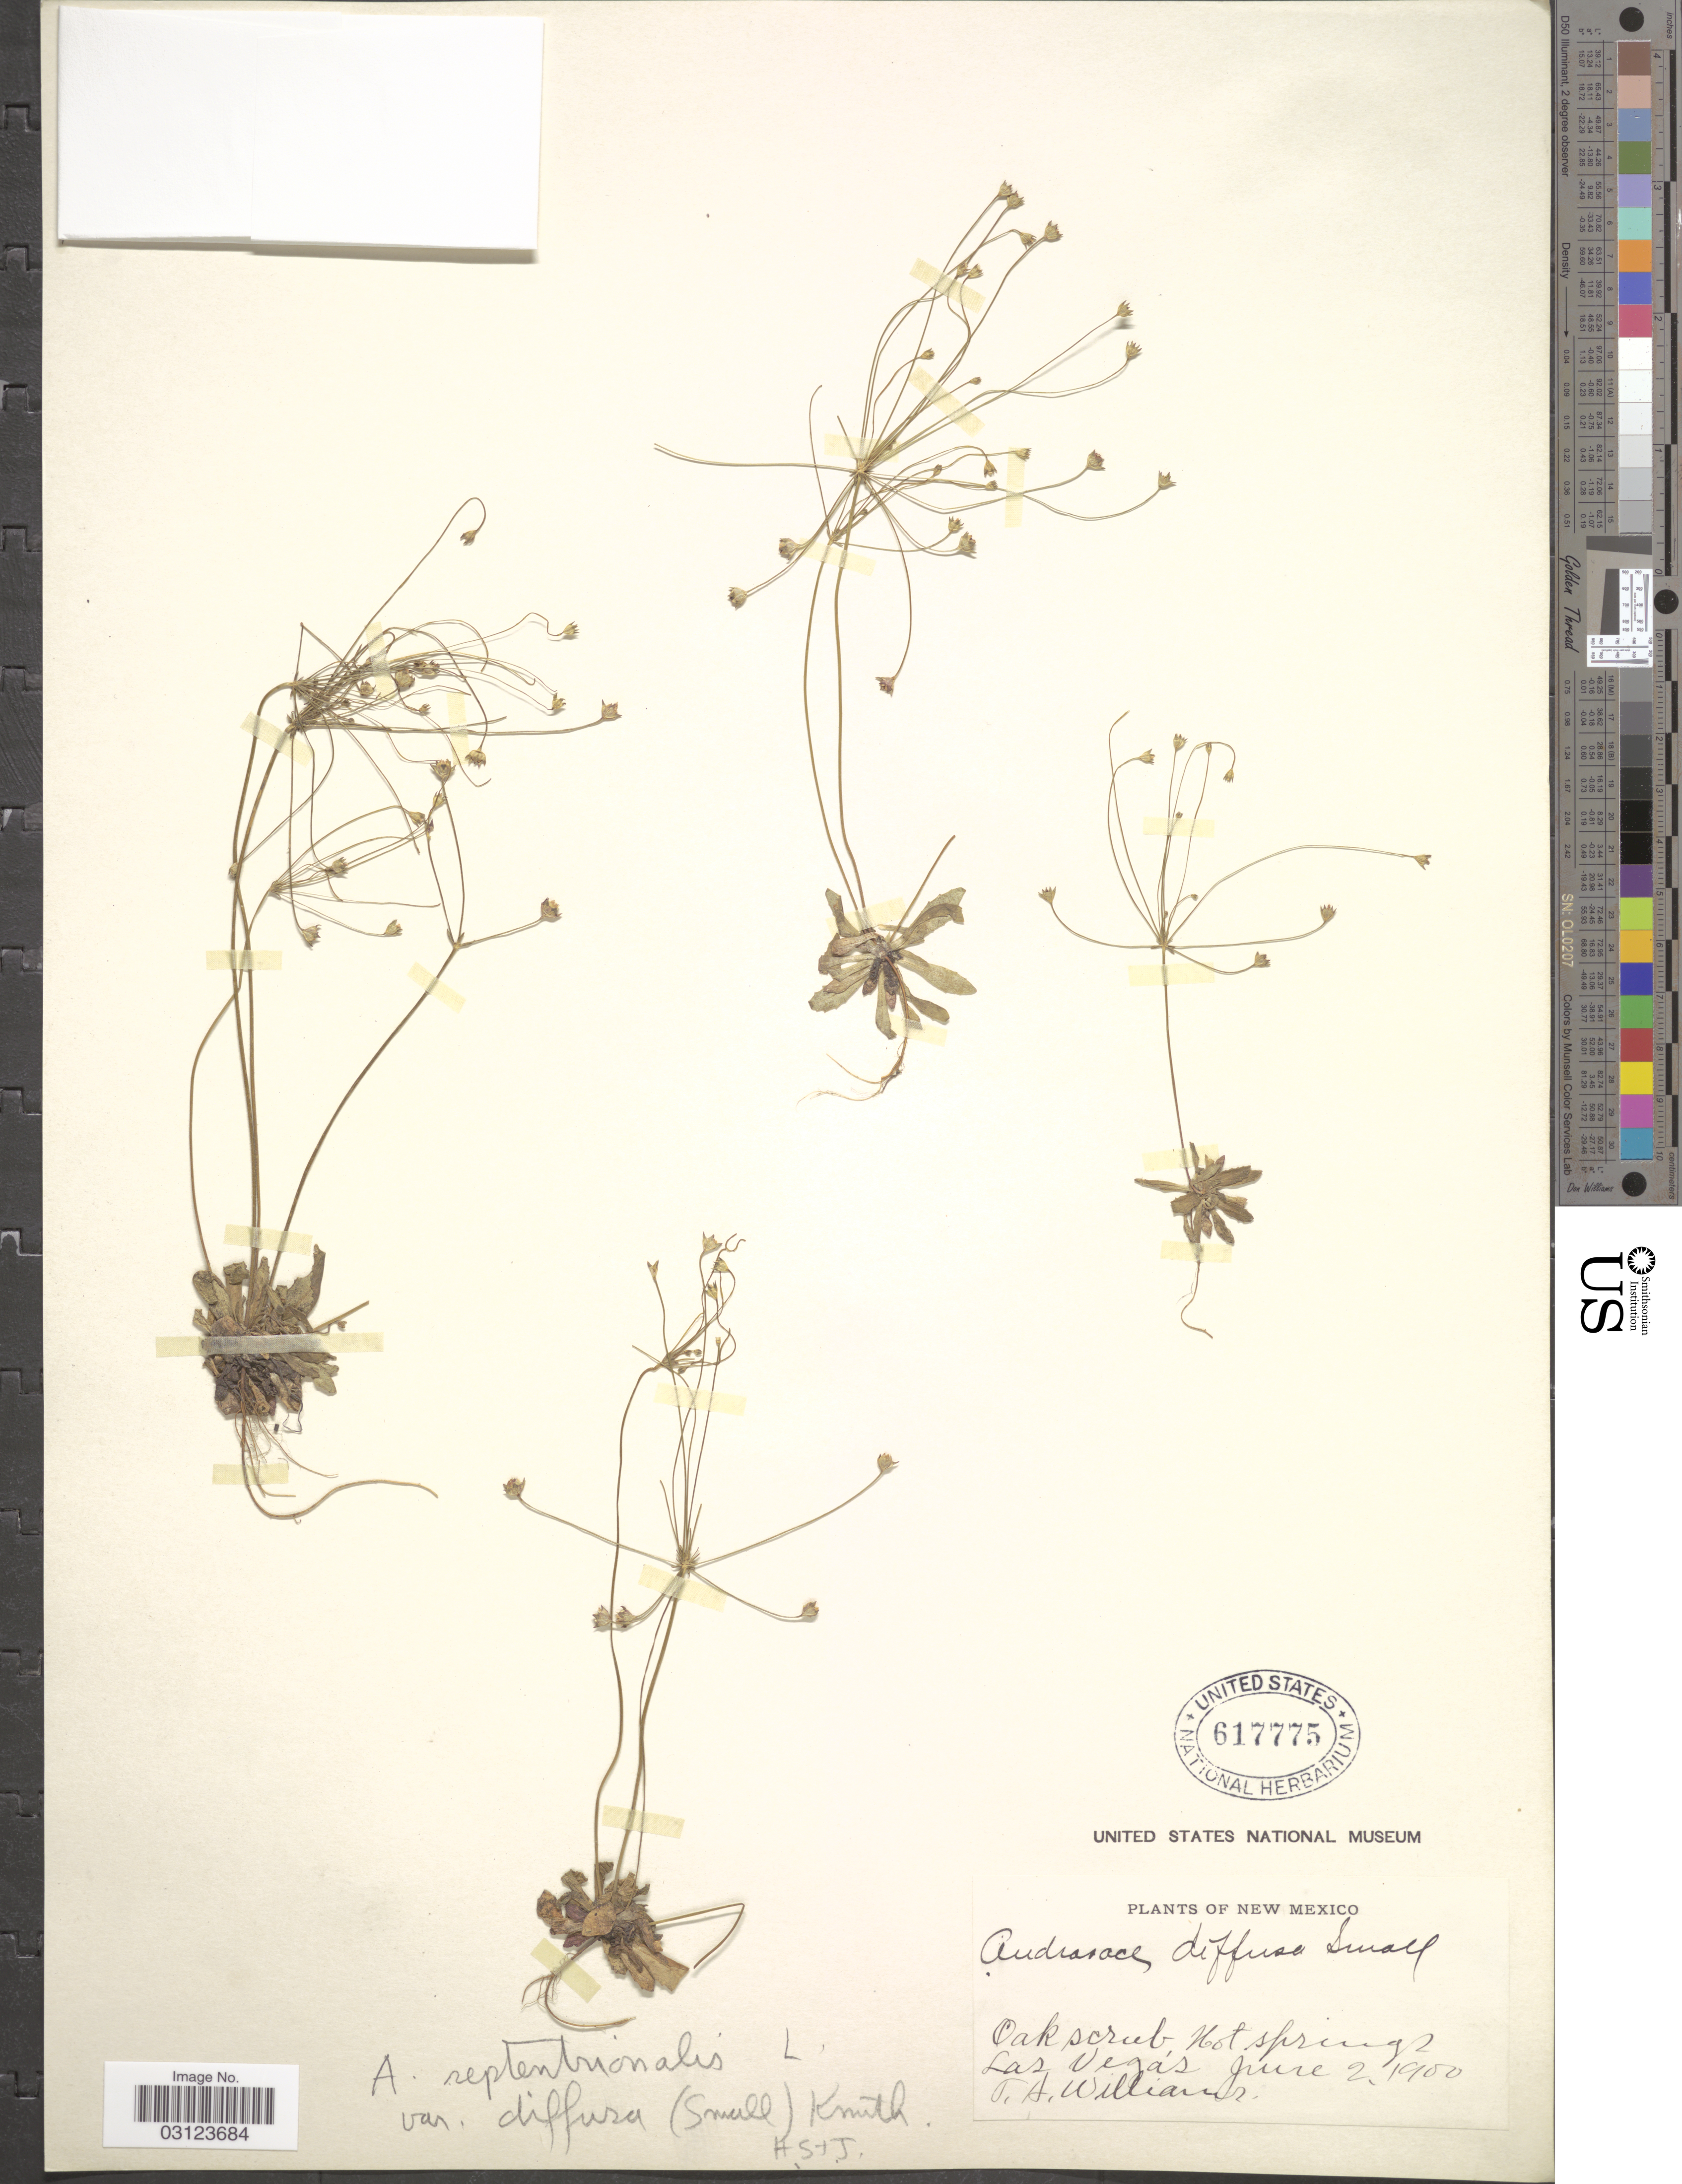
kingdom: Plantae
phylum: Tracheophyta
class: Magnoliopsida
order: Ericales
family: Primulaceae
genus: Androsace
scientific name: Androsace septentrionalis subsp. subulifera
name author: (A. Gray) G.T. Robbins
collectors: T. Williams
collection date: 1900-06-02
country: United States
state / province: New Mexico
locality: Oak scrub, Hot Springs, Las Vegas.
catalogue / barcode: US 617775